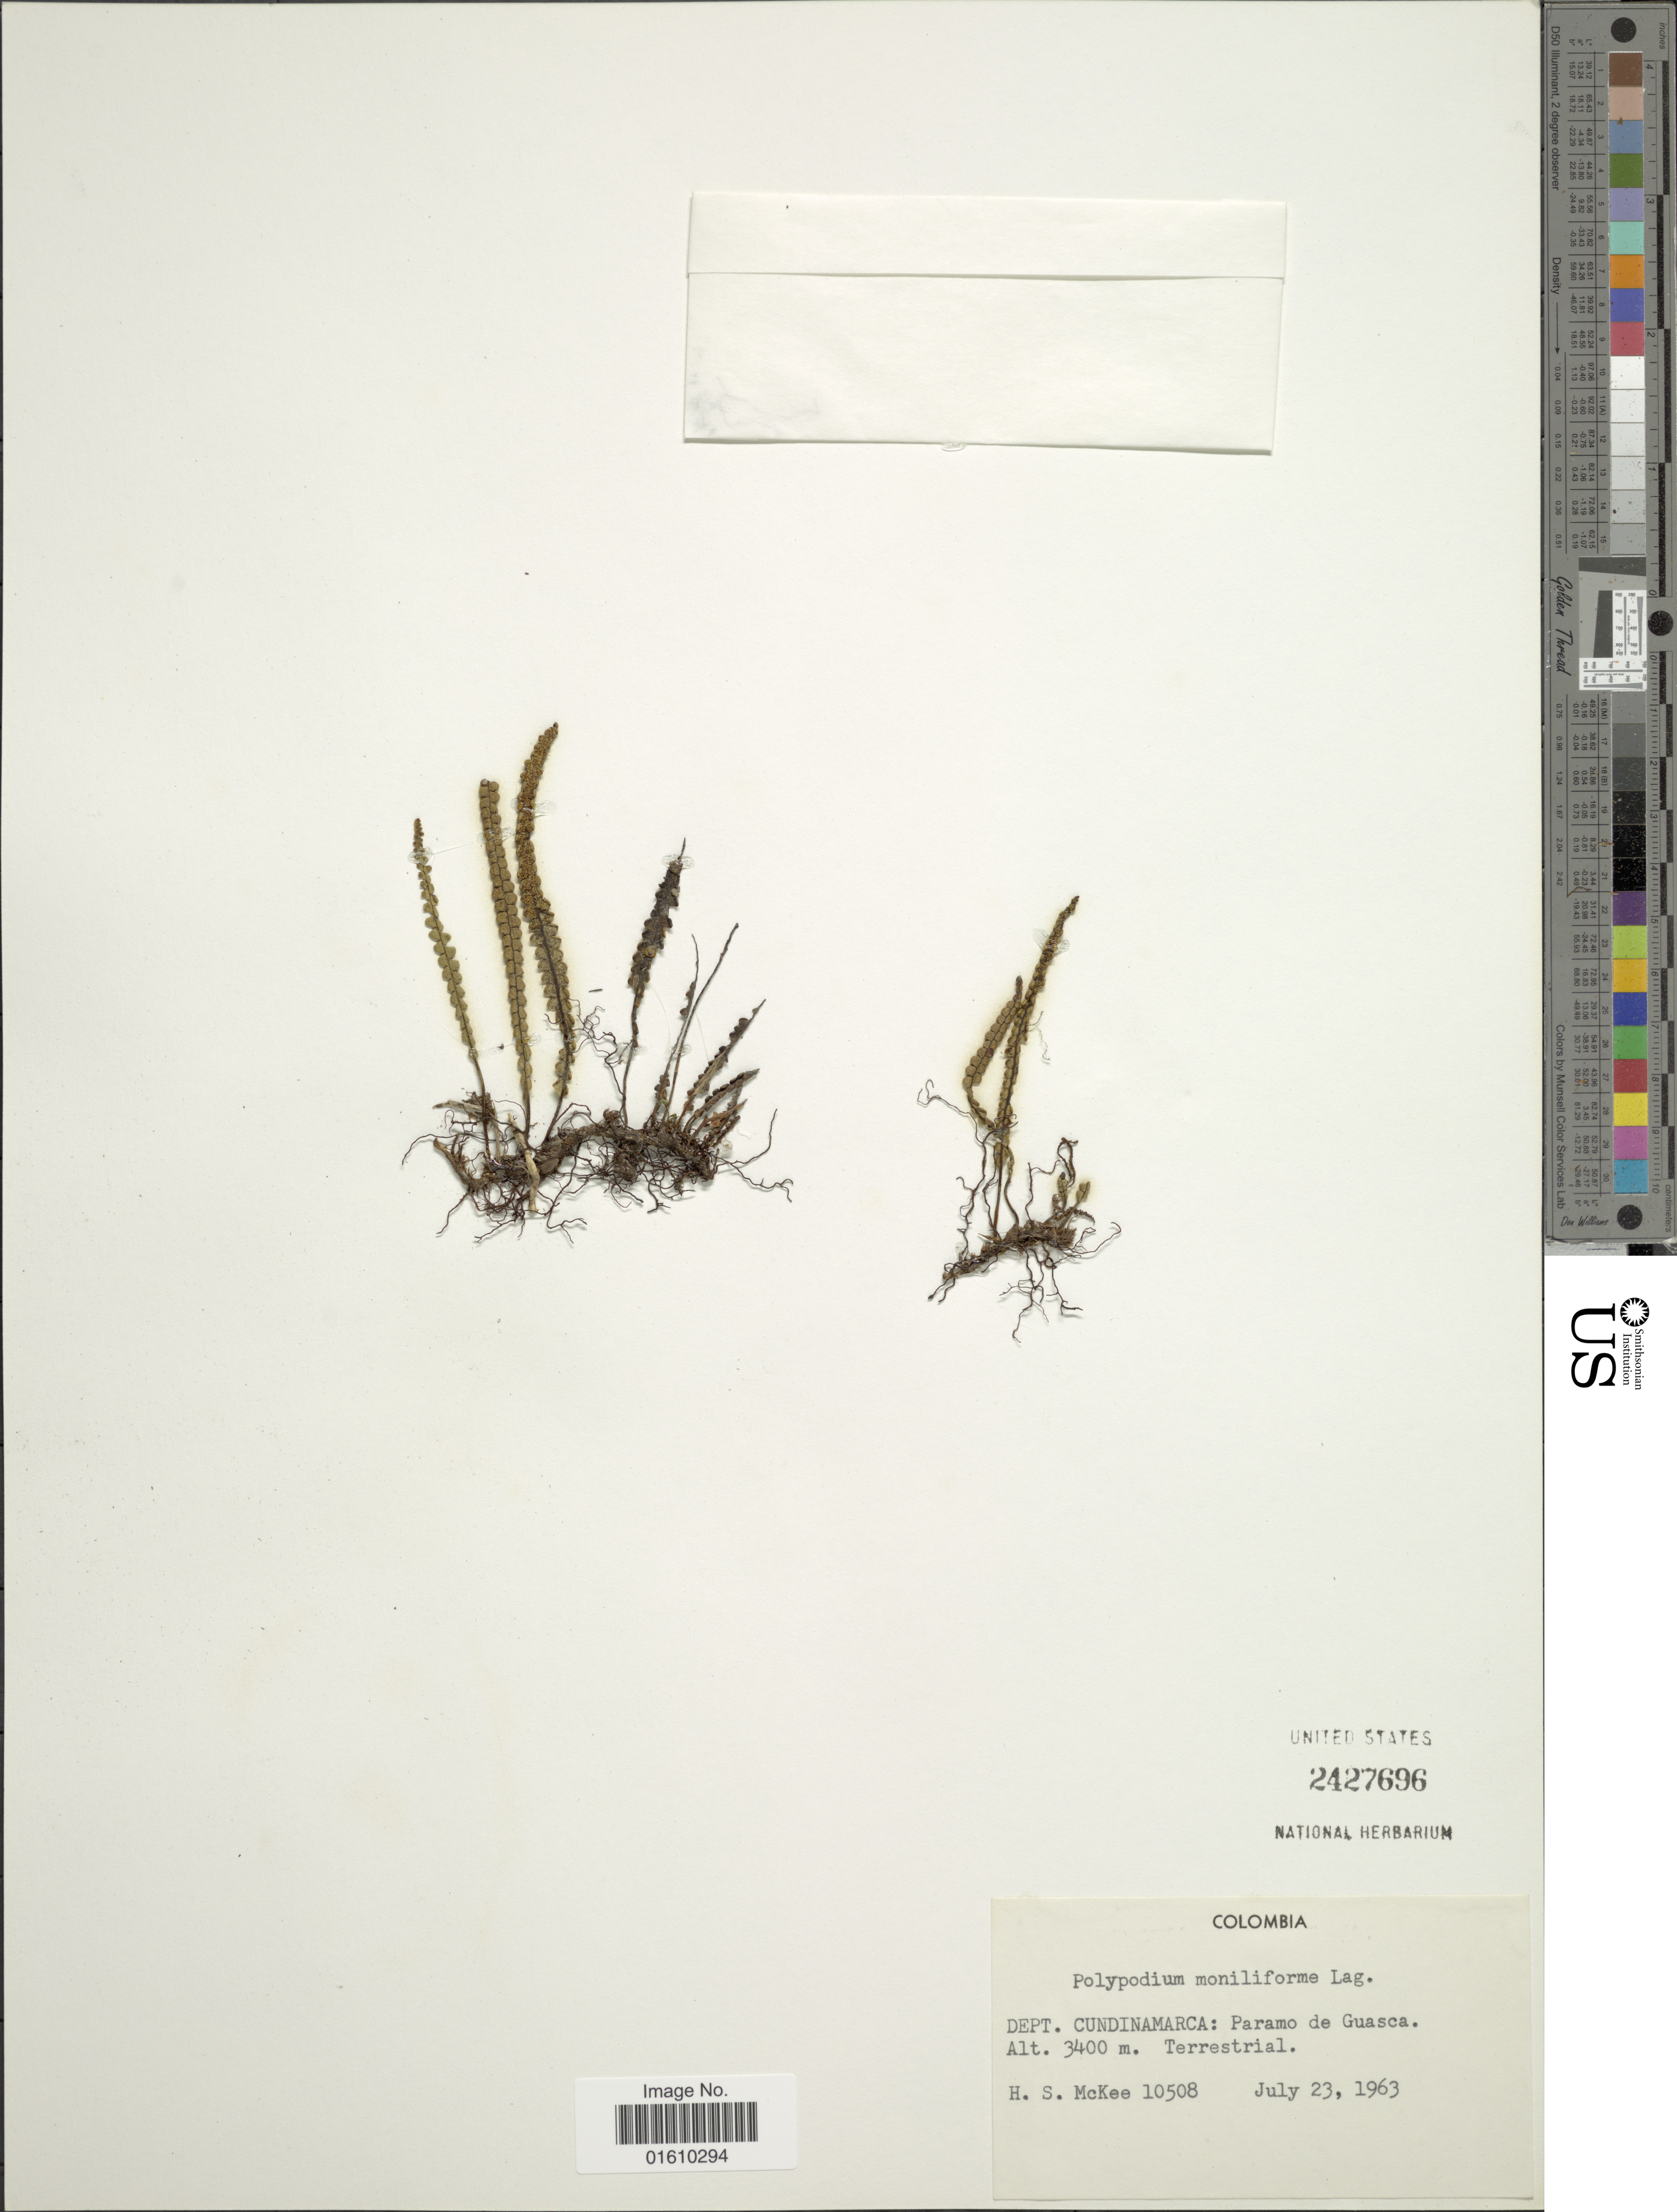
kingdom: Plantae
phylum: Tracheophyta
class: Polypodiopsida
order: Polypodiales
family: Polypodiaceae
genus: Melpomene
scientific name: Melpomene sp.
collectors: H. S. McKee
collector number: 10508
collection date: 1963-07-23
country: Colombia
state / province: Cundinamarca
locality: Paramo de Guasca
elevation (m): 3400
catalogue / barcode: US 2427696